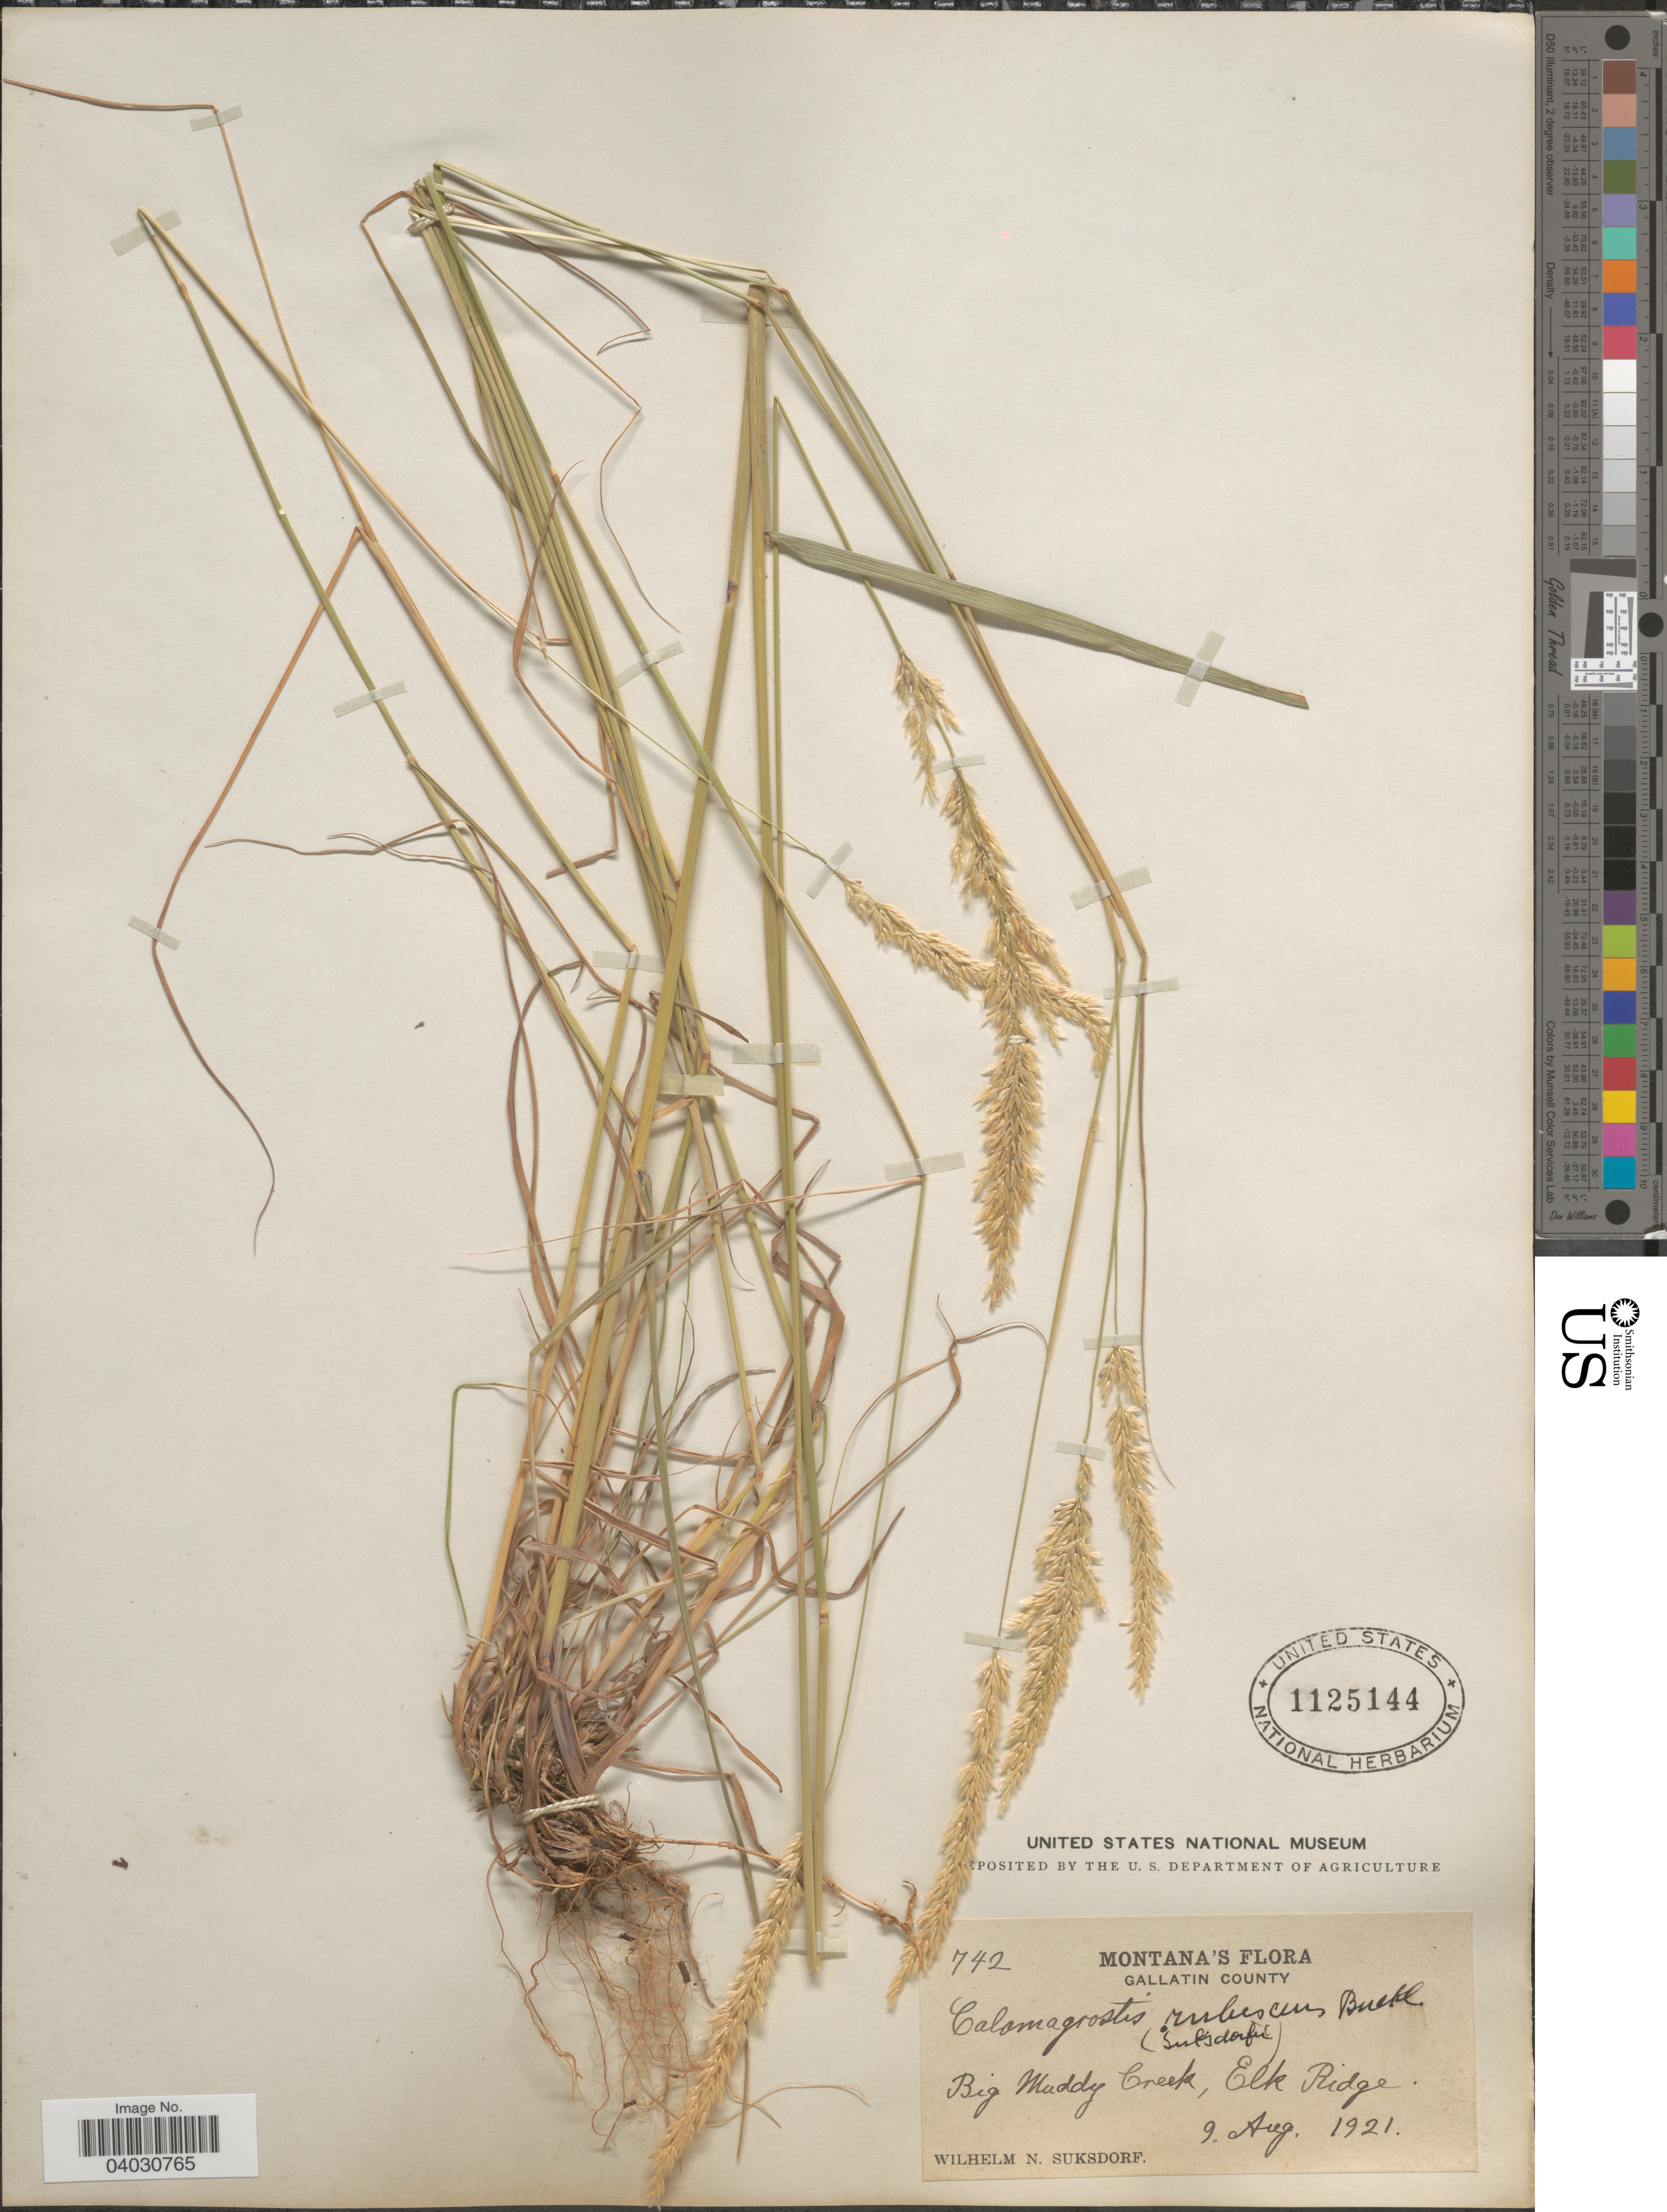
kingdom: Plantae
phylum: Tracheophyta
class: Liliopsida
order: Poales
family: Poaceae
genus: Calamagrostis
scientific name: Calamagrostis rubescens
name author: Buckley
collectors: W. N. Suksdorf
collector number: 742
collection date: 1921-08-09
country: United States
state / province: Montana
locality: Gallatin County. Big Maddy Creek, Elk Ridge.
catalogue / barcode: US 1125144